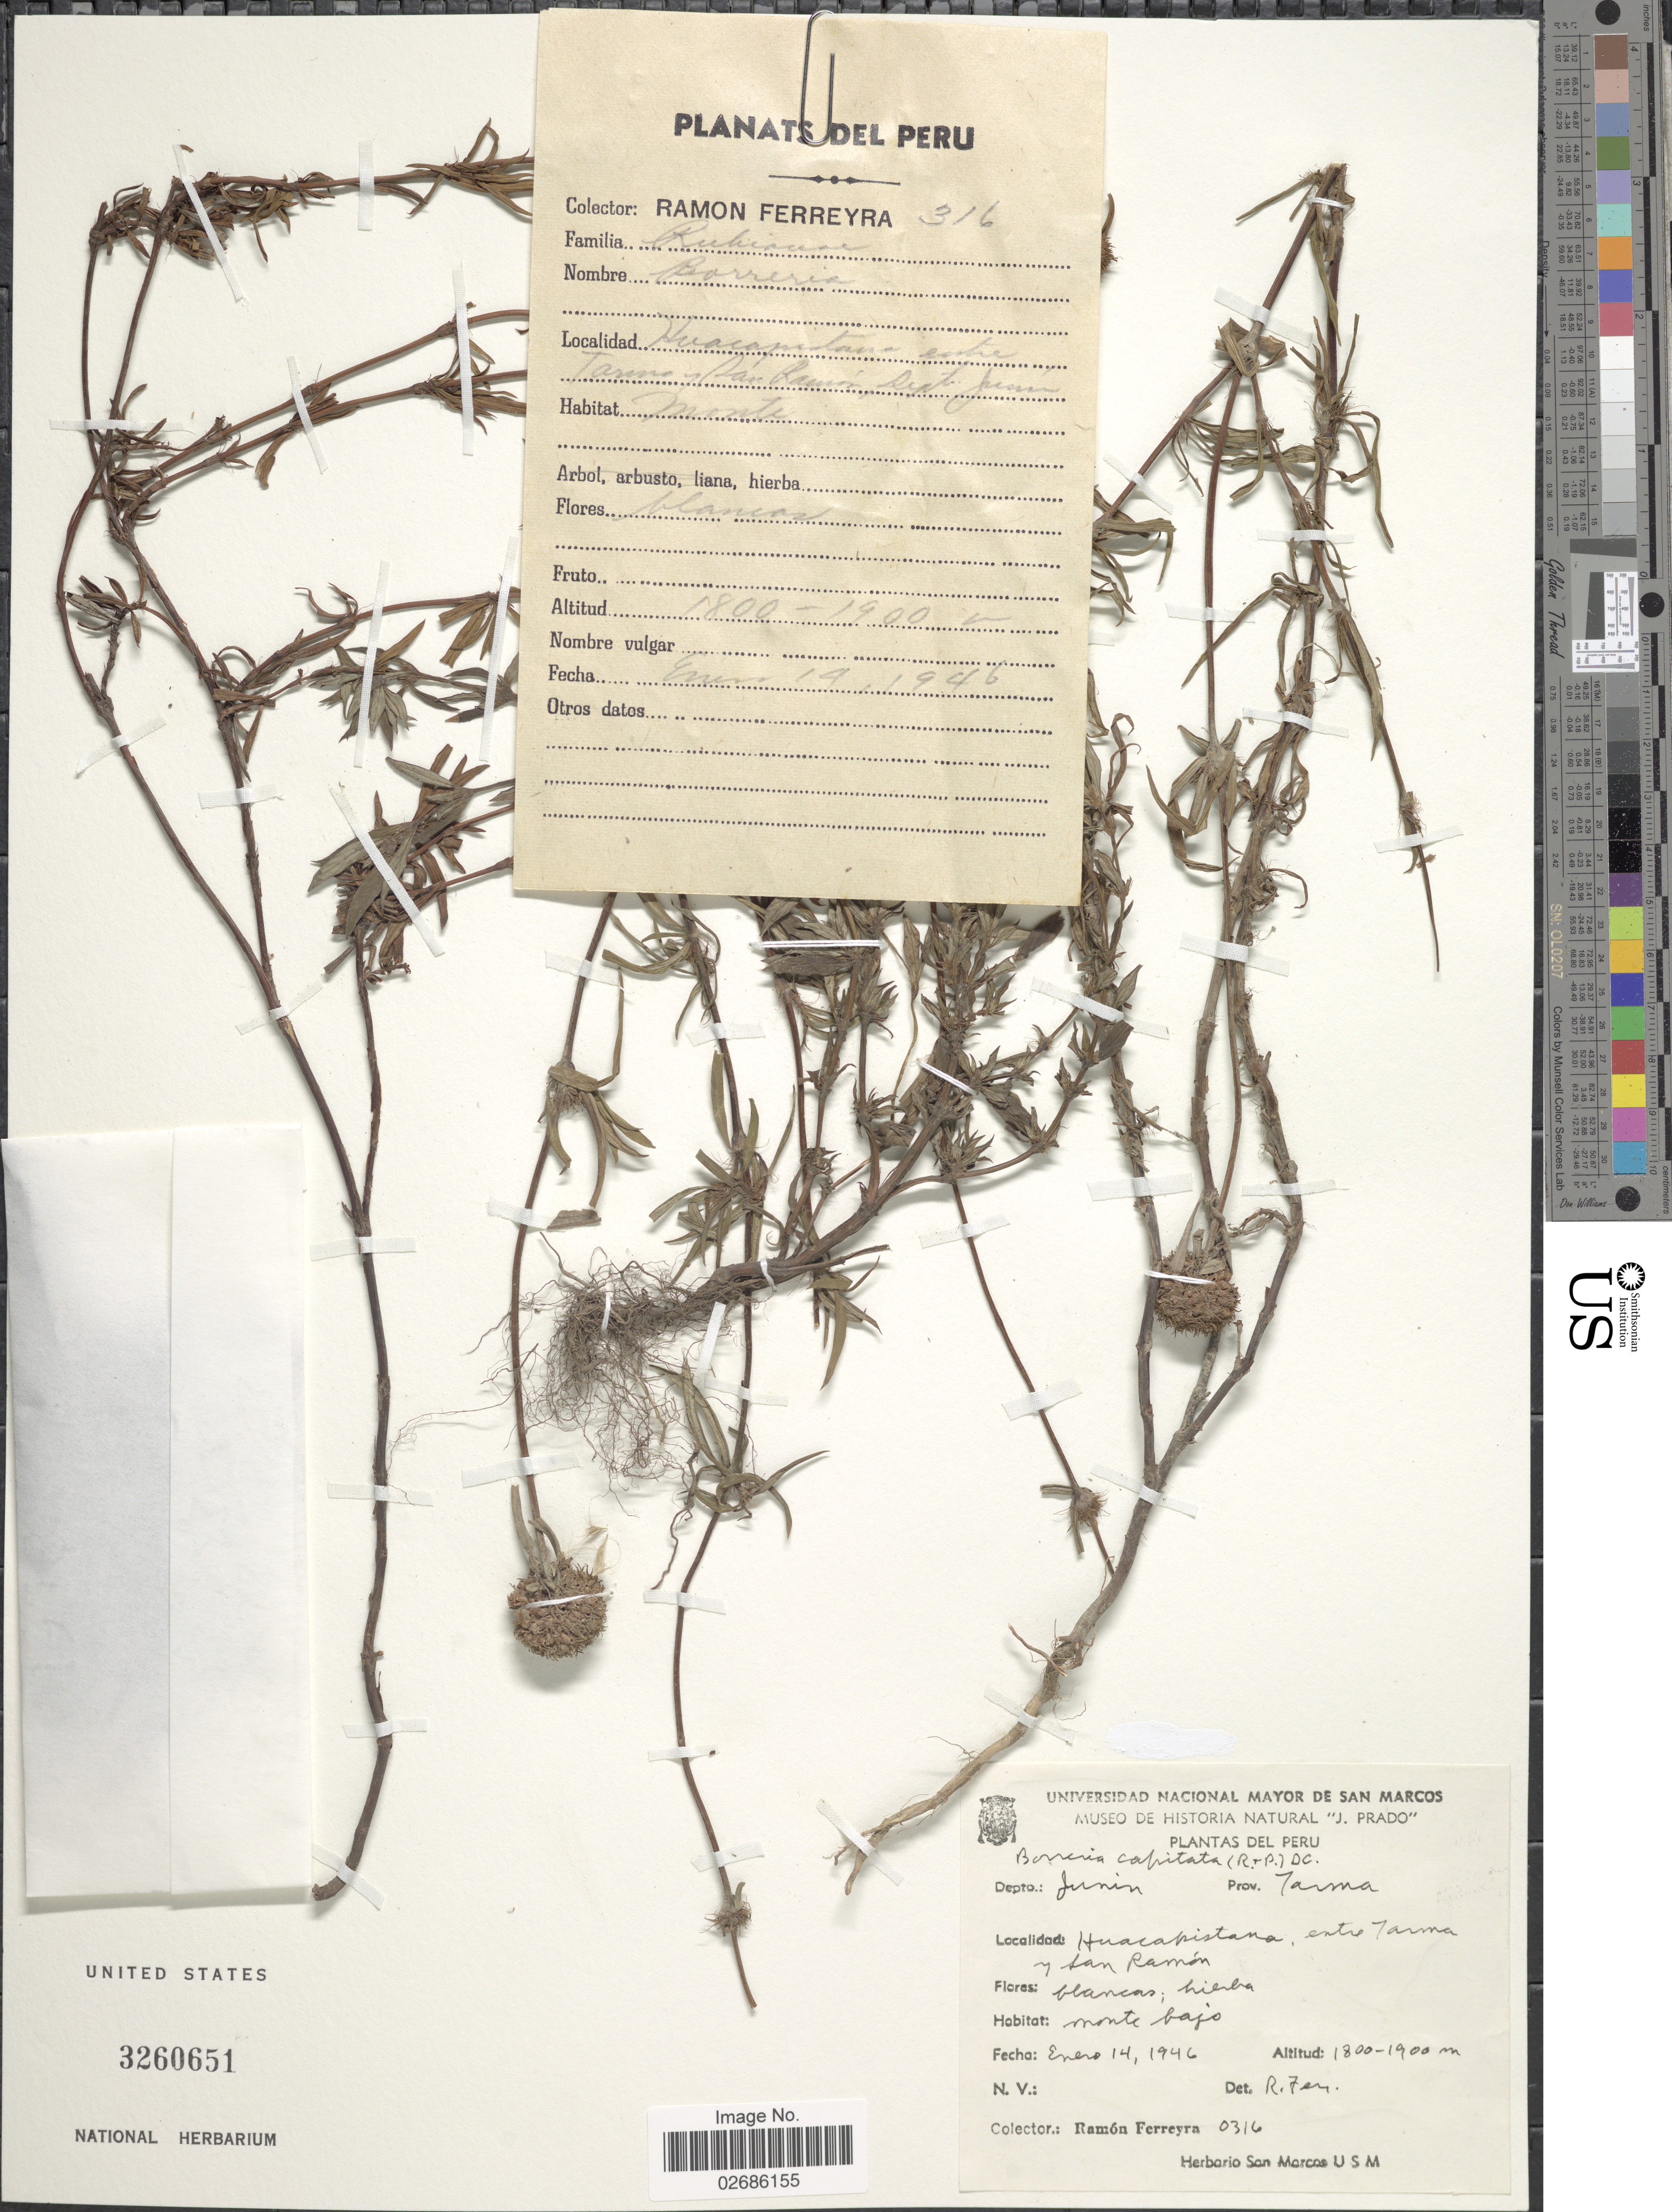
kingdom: Plantae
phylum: Tracheophyta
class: Magnoliopsida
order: Gentianales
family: Rubiaceae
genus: Borreria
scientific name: Borreria capitata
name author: (Ruiz & Pav.) DC.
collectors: R. A. Ferreyra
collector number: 316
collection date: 1946-01-14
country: Peru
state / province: Junín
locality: Depto.: Junin. Prov. Tarma. Huacapistana, entre Tarma y San Ramón.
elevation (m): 1800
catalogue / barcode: US 3260651